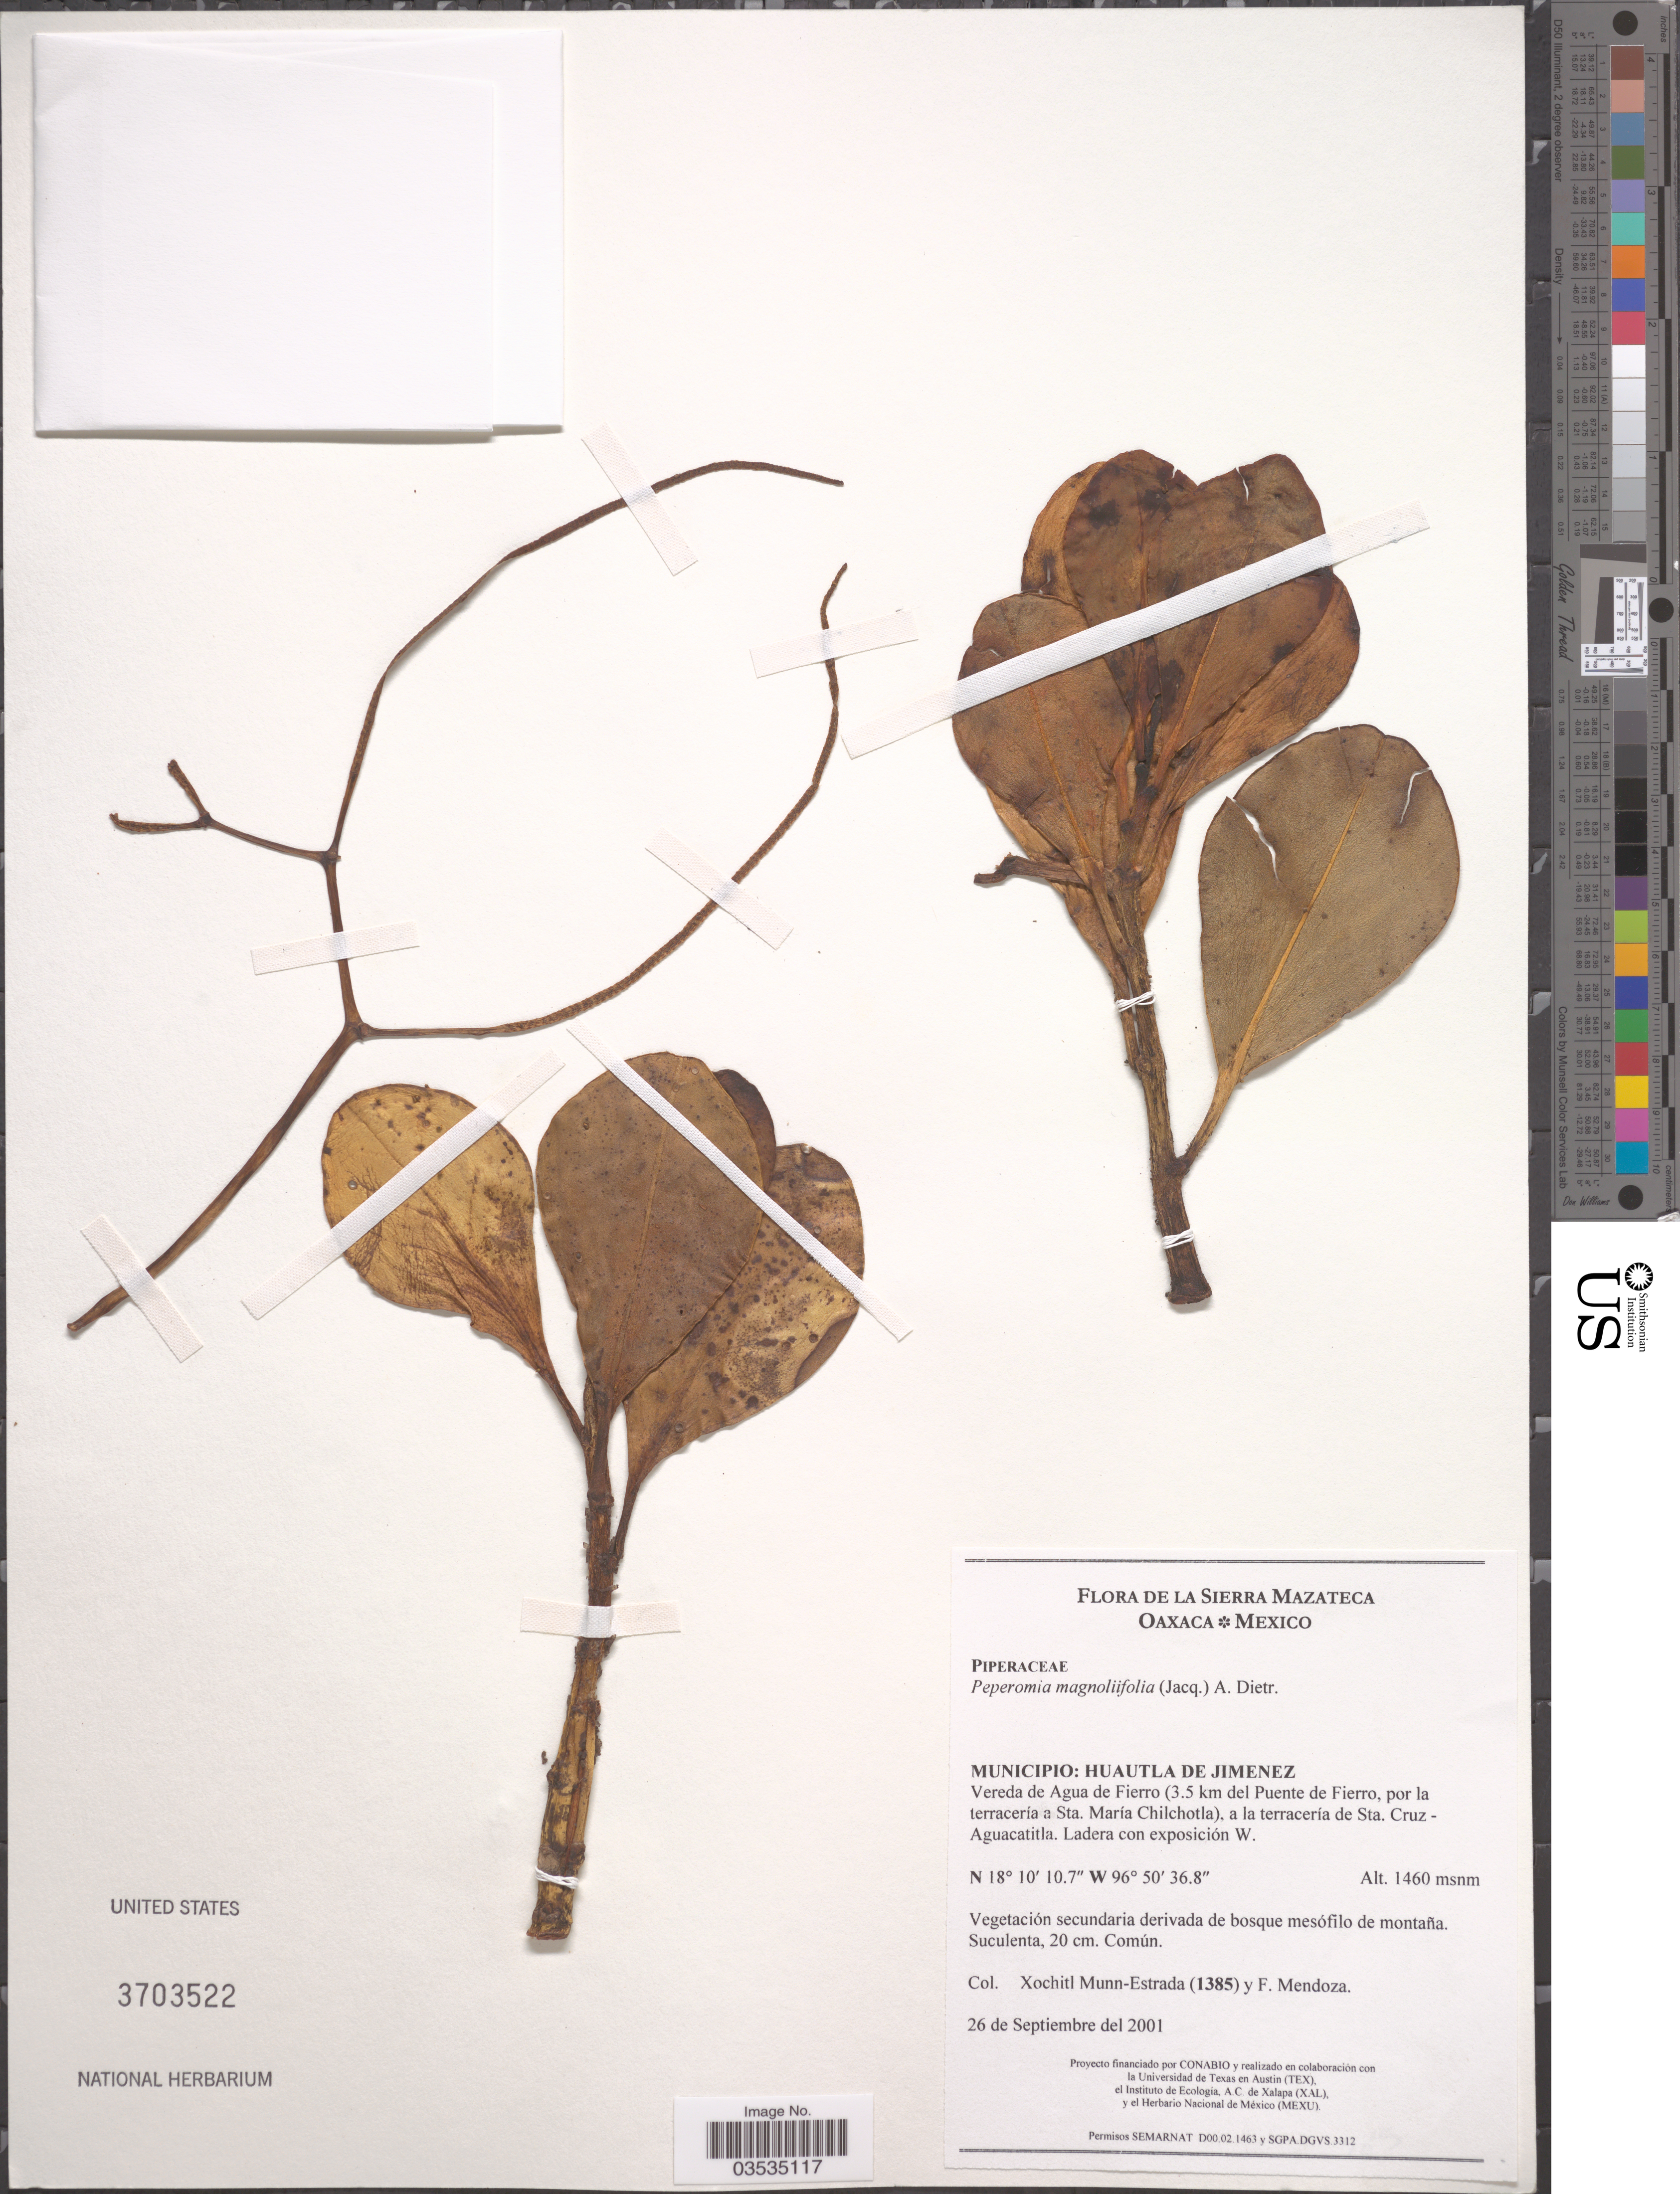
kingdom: Plantae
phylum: Tracheophyta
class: Magnoliopsida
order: Piperales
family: Piperaceae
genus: Peperomia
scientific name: Peperomia magnoliifolia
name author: (Jacq.) A. Dietr.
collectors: X. Munn-Estrada & F. Mendoza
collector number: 1385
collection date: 2001-09-26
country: Mexico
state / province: Oaxaca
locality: Sierra Mazateca. Municipio: Huautla de Jimenez. Vereda de Agua de Fierro (3.5 km del Puente de Fierro, por la terracería a Sta. María Chilchotla), a la terracería de Sta. Cruz-Aguacatitla.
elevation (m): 1460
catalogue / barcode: US 3703522